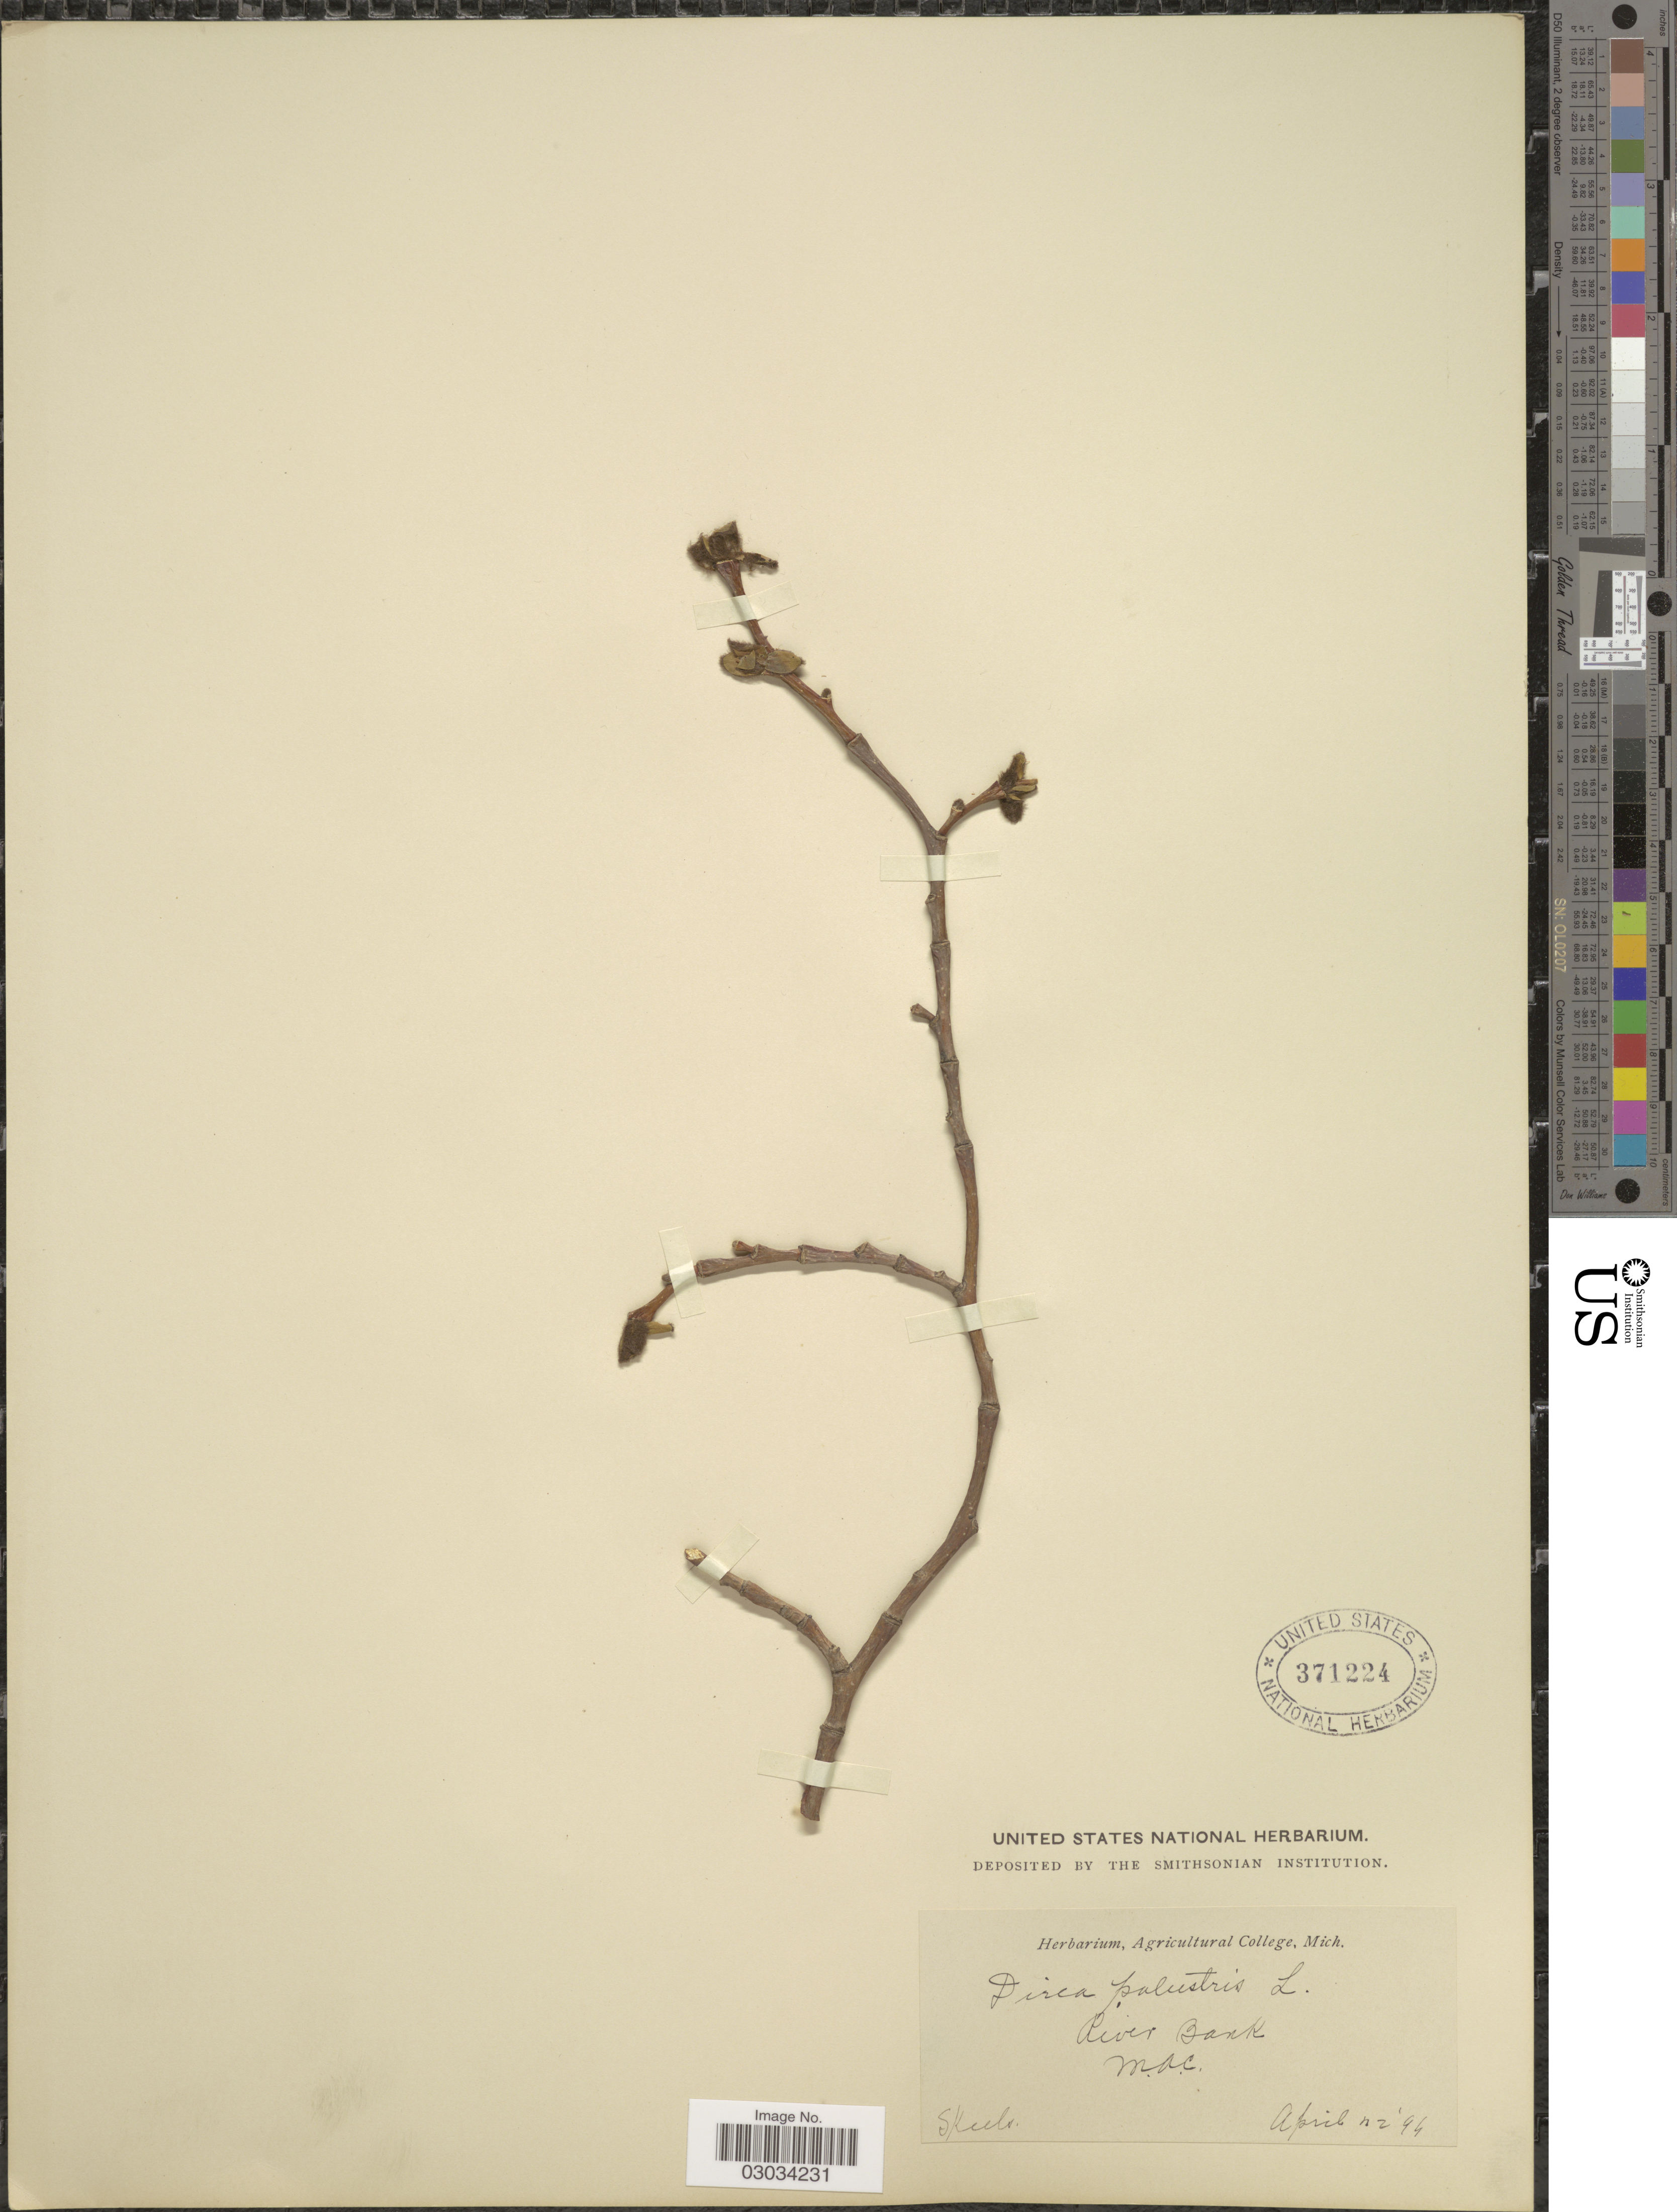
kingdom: Plantae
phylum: Tracheophyta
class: Magnoliopsida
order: Malvales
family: Thymelaeaceae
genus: Dirca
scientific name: Dirca palustris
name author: L.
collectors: Skeels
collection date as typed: Transcribed d/m/y: 12/4/94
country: United States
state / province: Michigan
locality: River Bank. M.A.C.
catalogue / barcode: US 371224